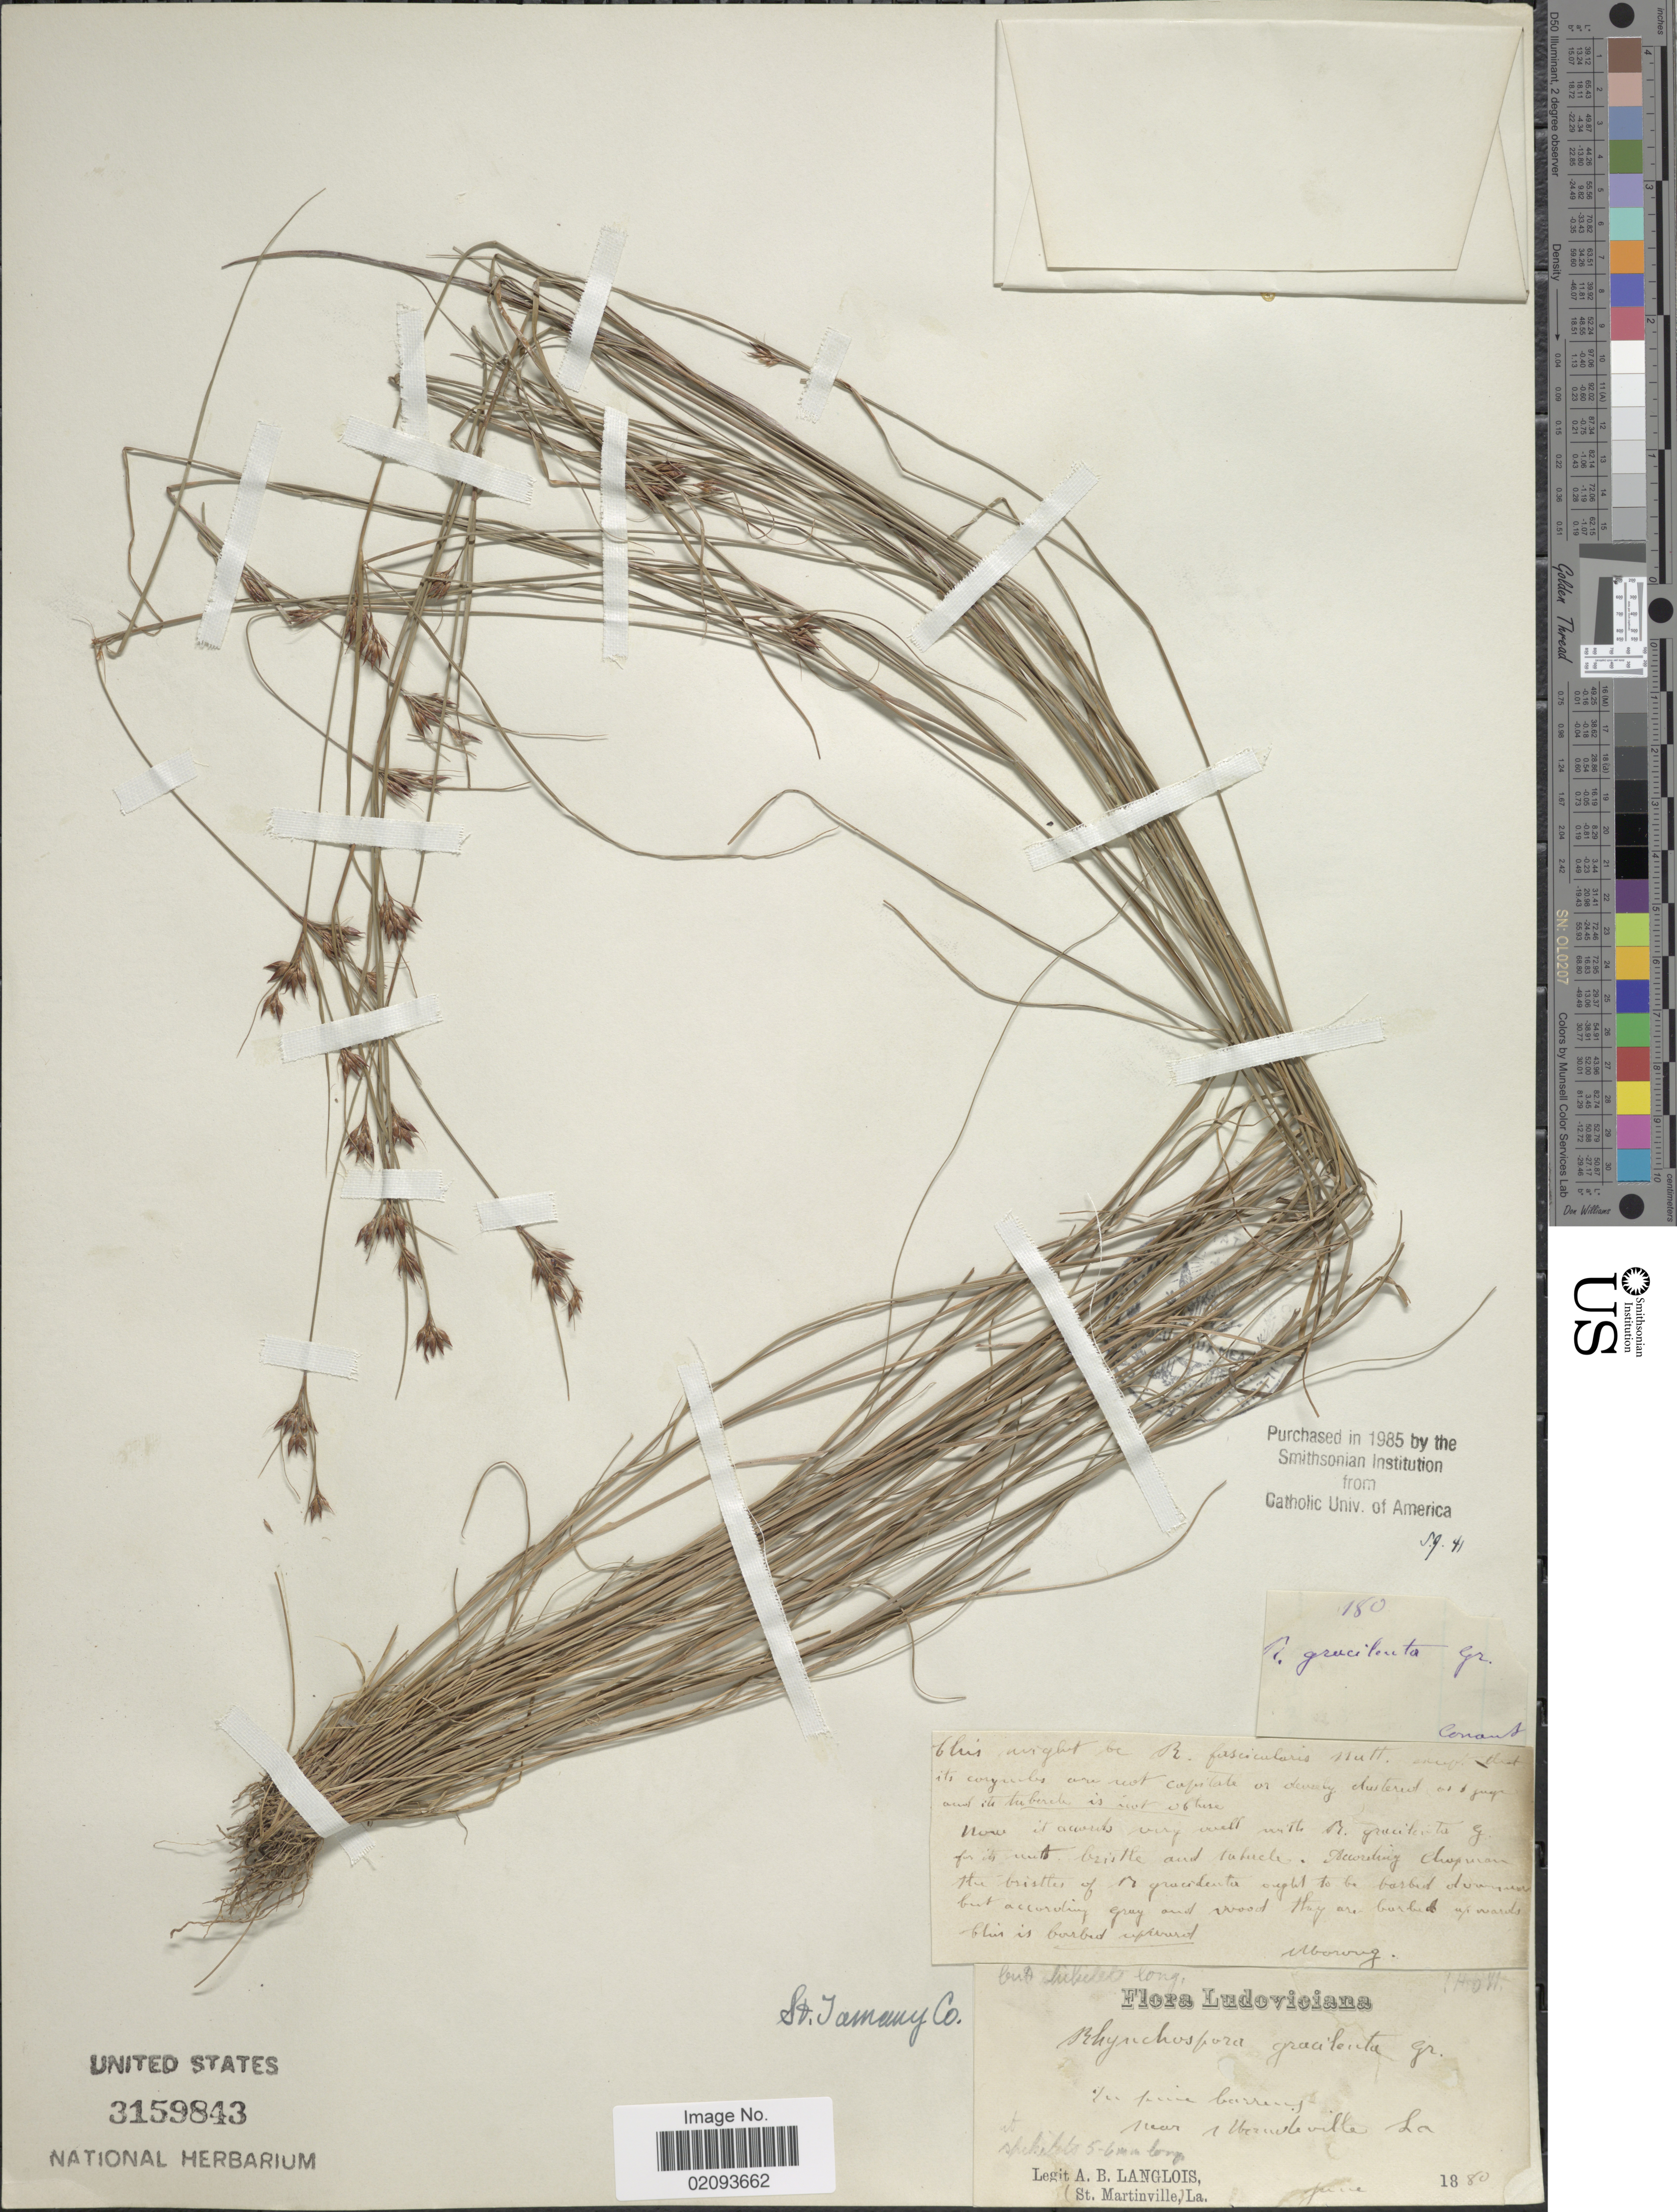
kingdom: Plantae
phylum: Tracheophyta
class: Liliopsida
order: Poales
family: Cyperaceae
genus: Rhynchospora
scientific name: Rhynchospora gracilenta A. Gray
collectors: A. Langlois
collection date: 1880-06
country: United States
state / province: Louisiana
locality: In pine barrens, near Mandeville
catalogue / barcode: US 3159843